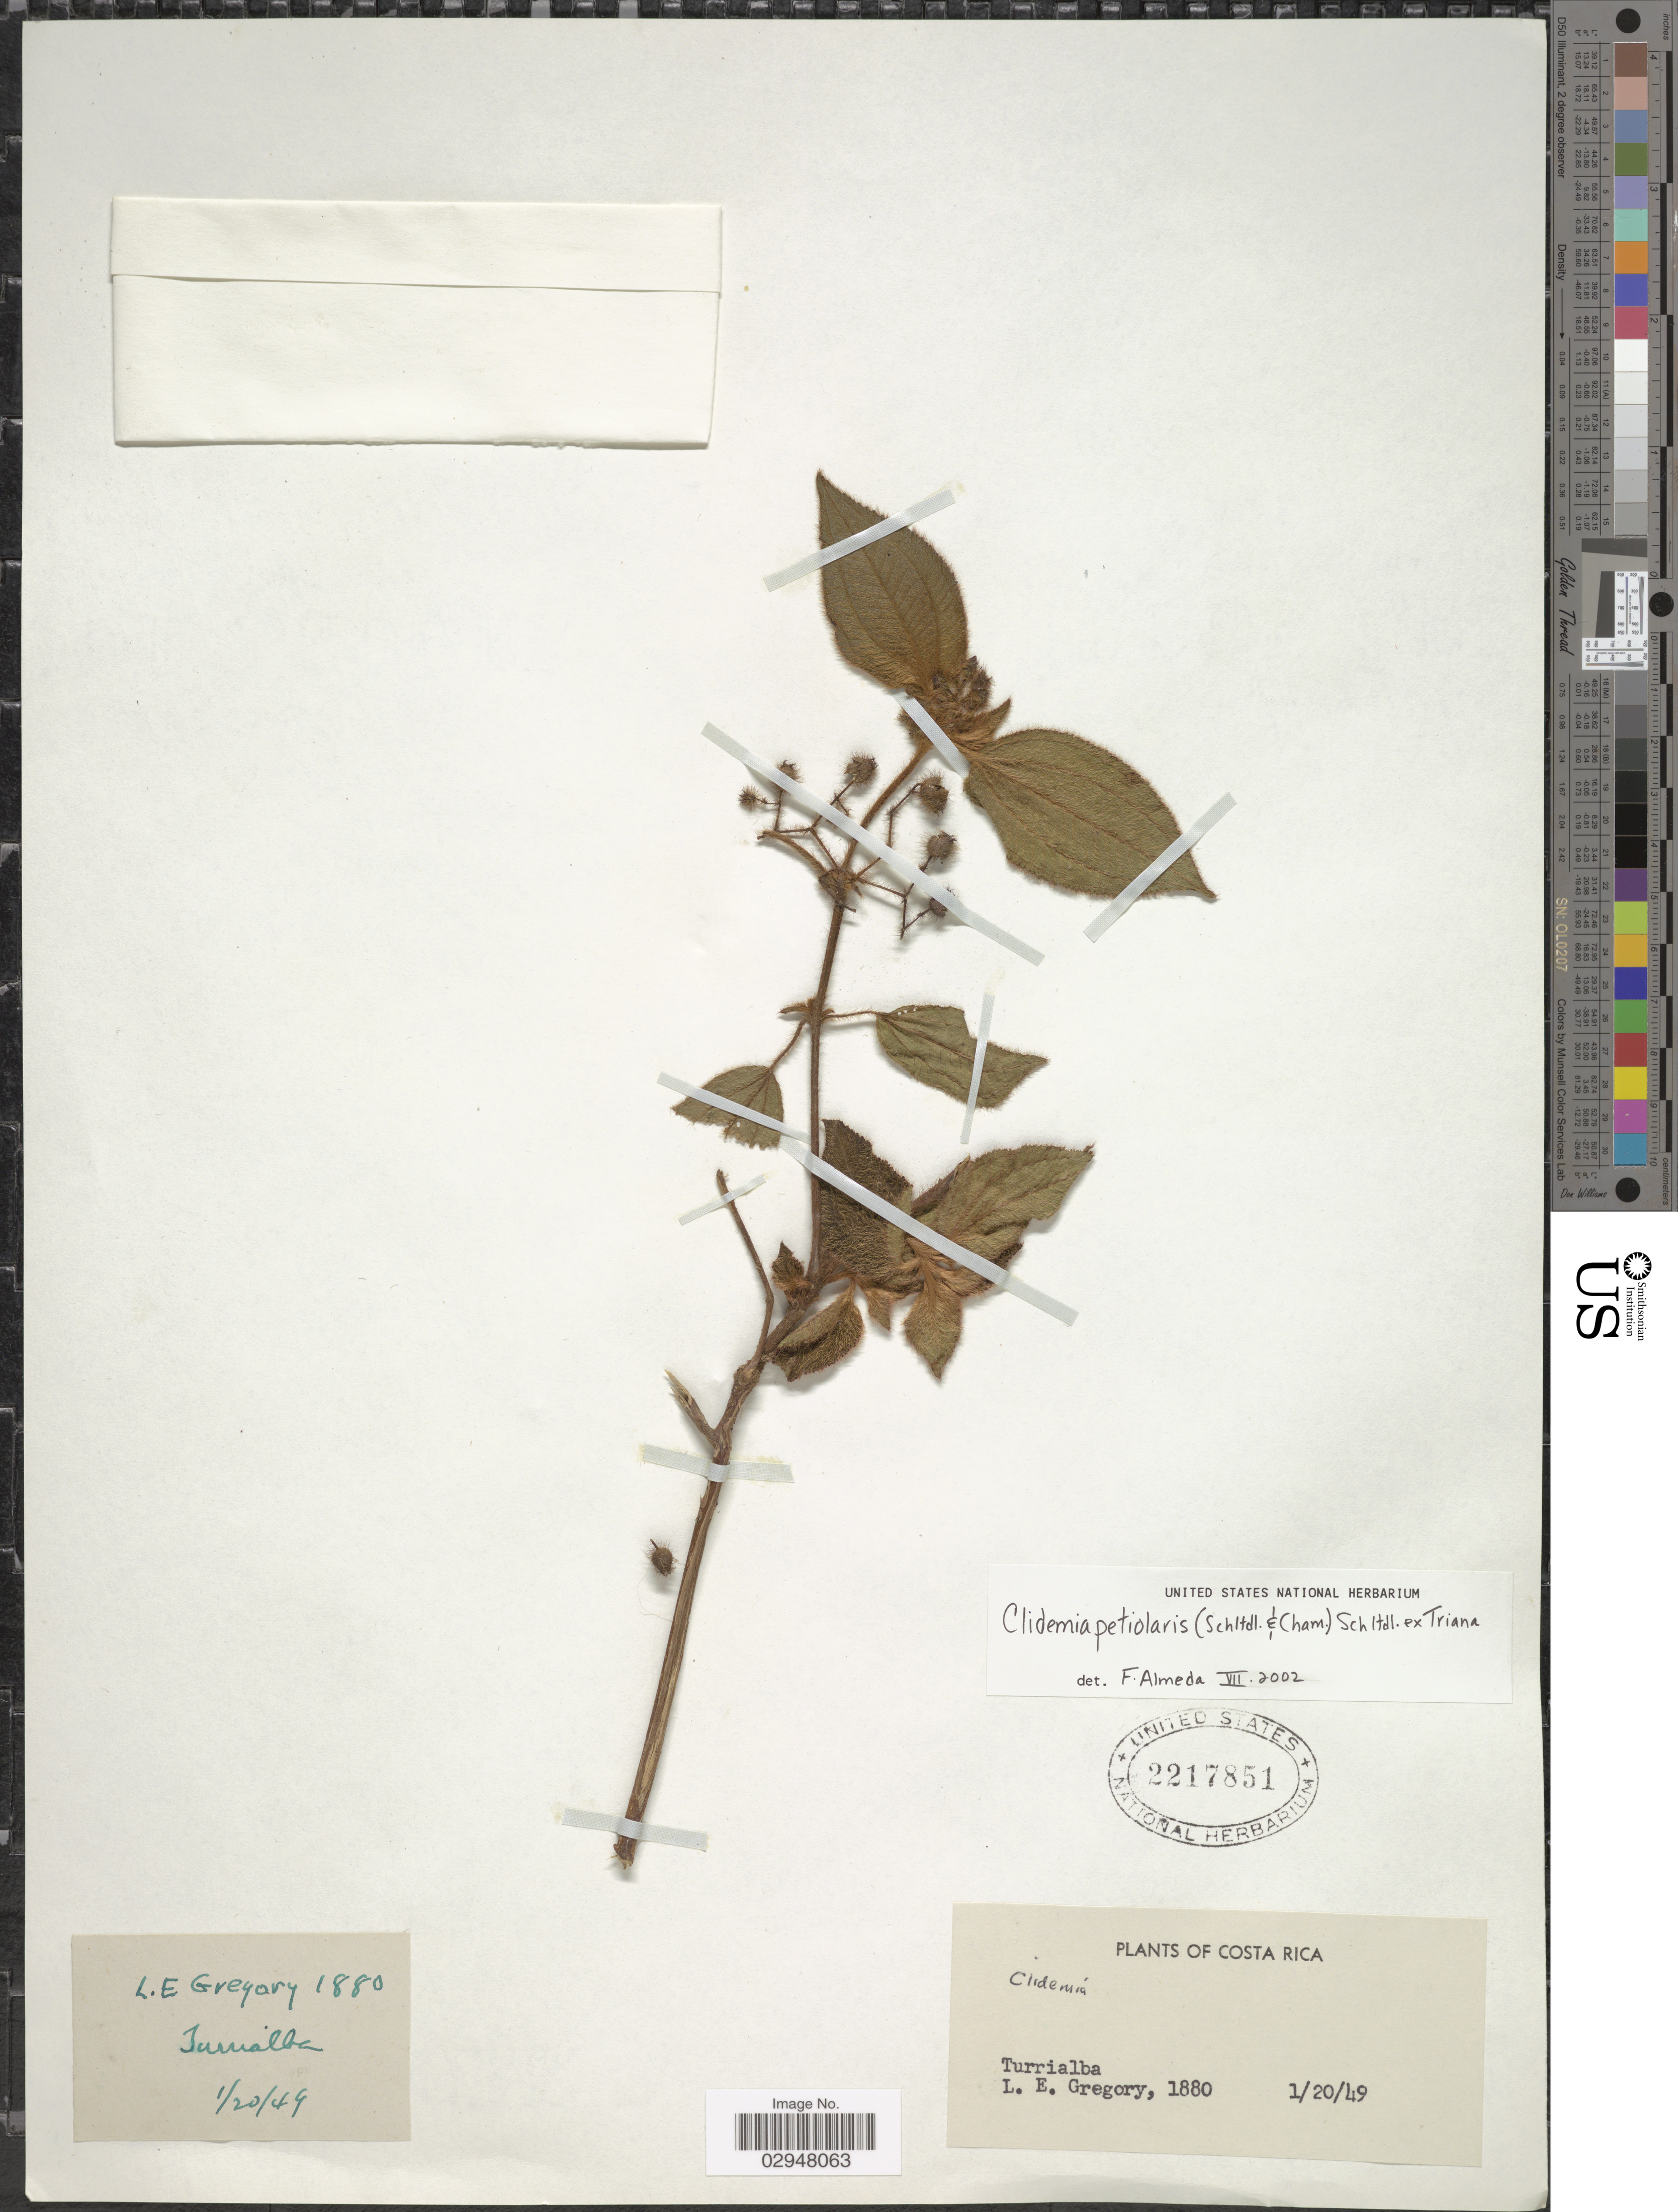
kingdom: Plantae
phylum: Tracheophyta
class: Magnoliopsida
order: Myrtales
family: Melastomataceae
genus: Clidemia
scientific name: Clidemia petiolaris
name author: (Schltdl. & Cham.) Schltdl. ex Triana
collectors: L. E. Gregory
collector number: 1880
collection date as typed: Transcribed d/m/y: 20/1/49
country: Costa Rica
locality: Turrialba.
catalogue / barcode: US 2217851